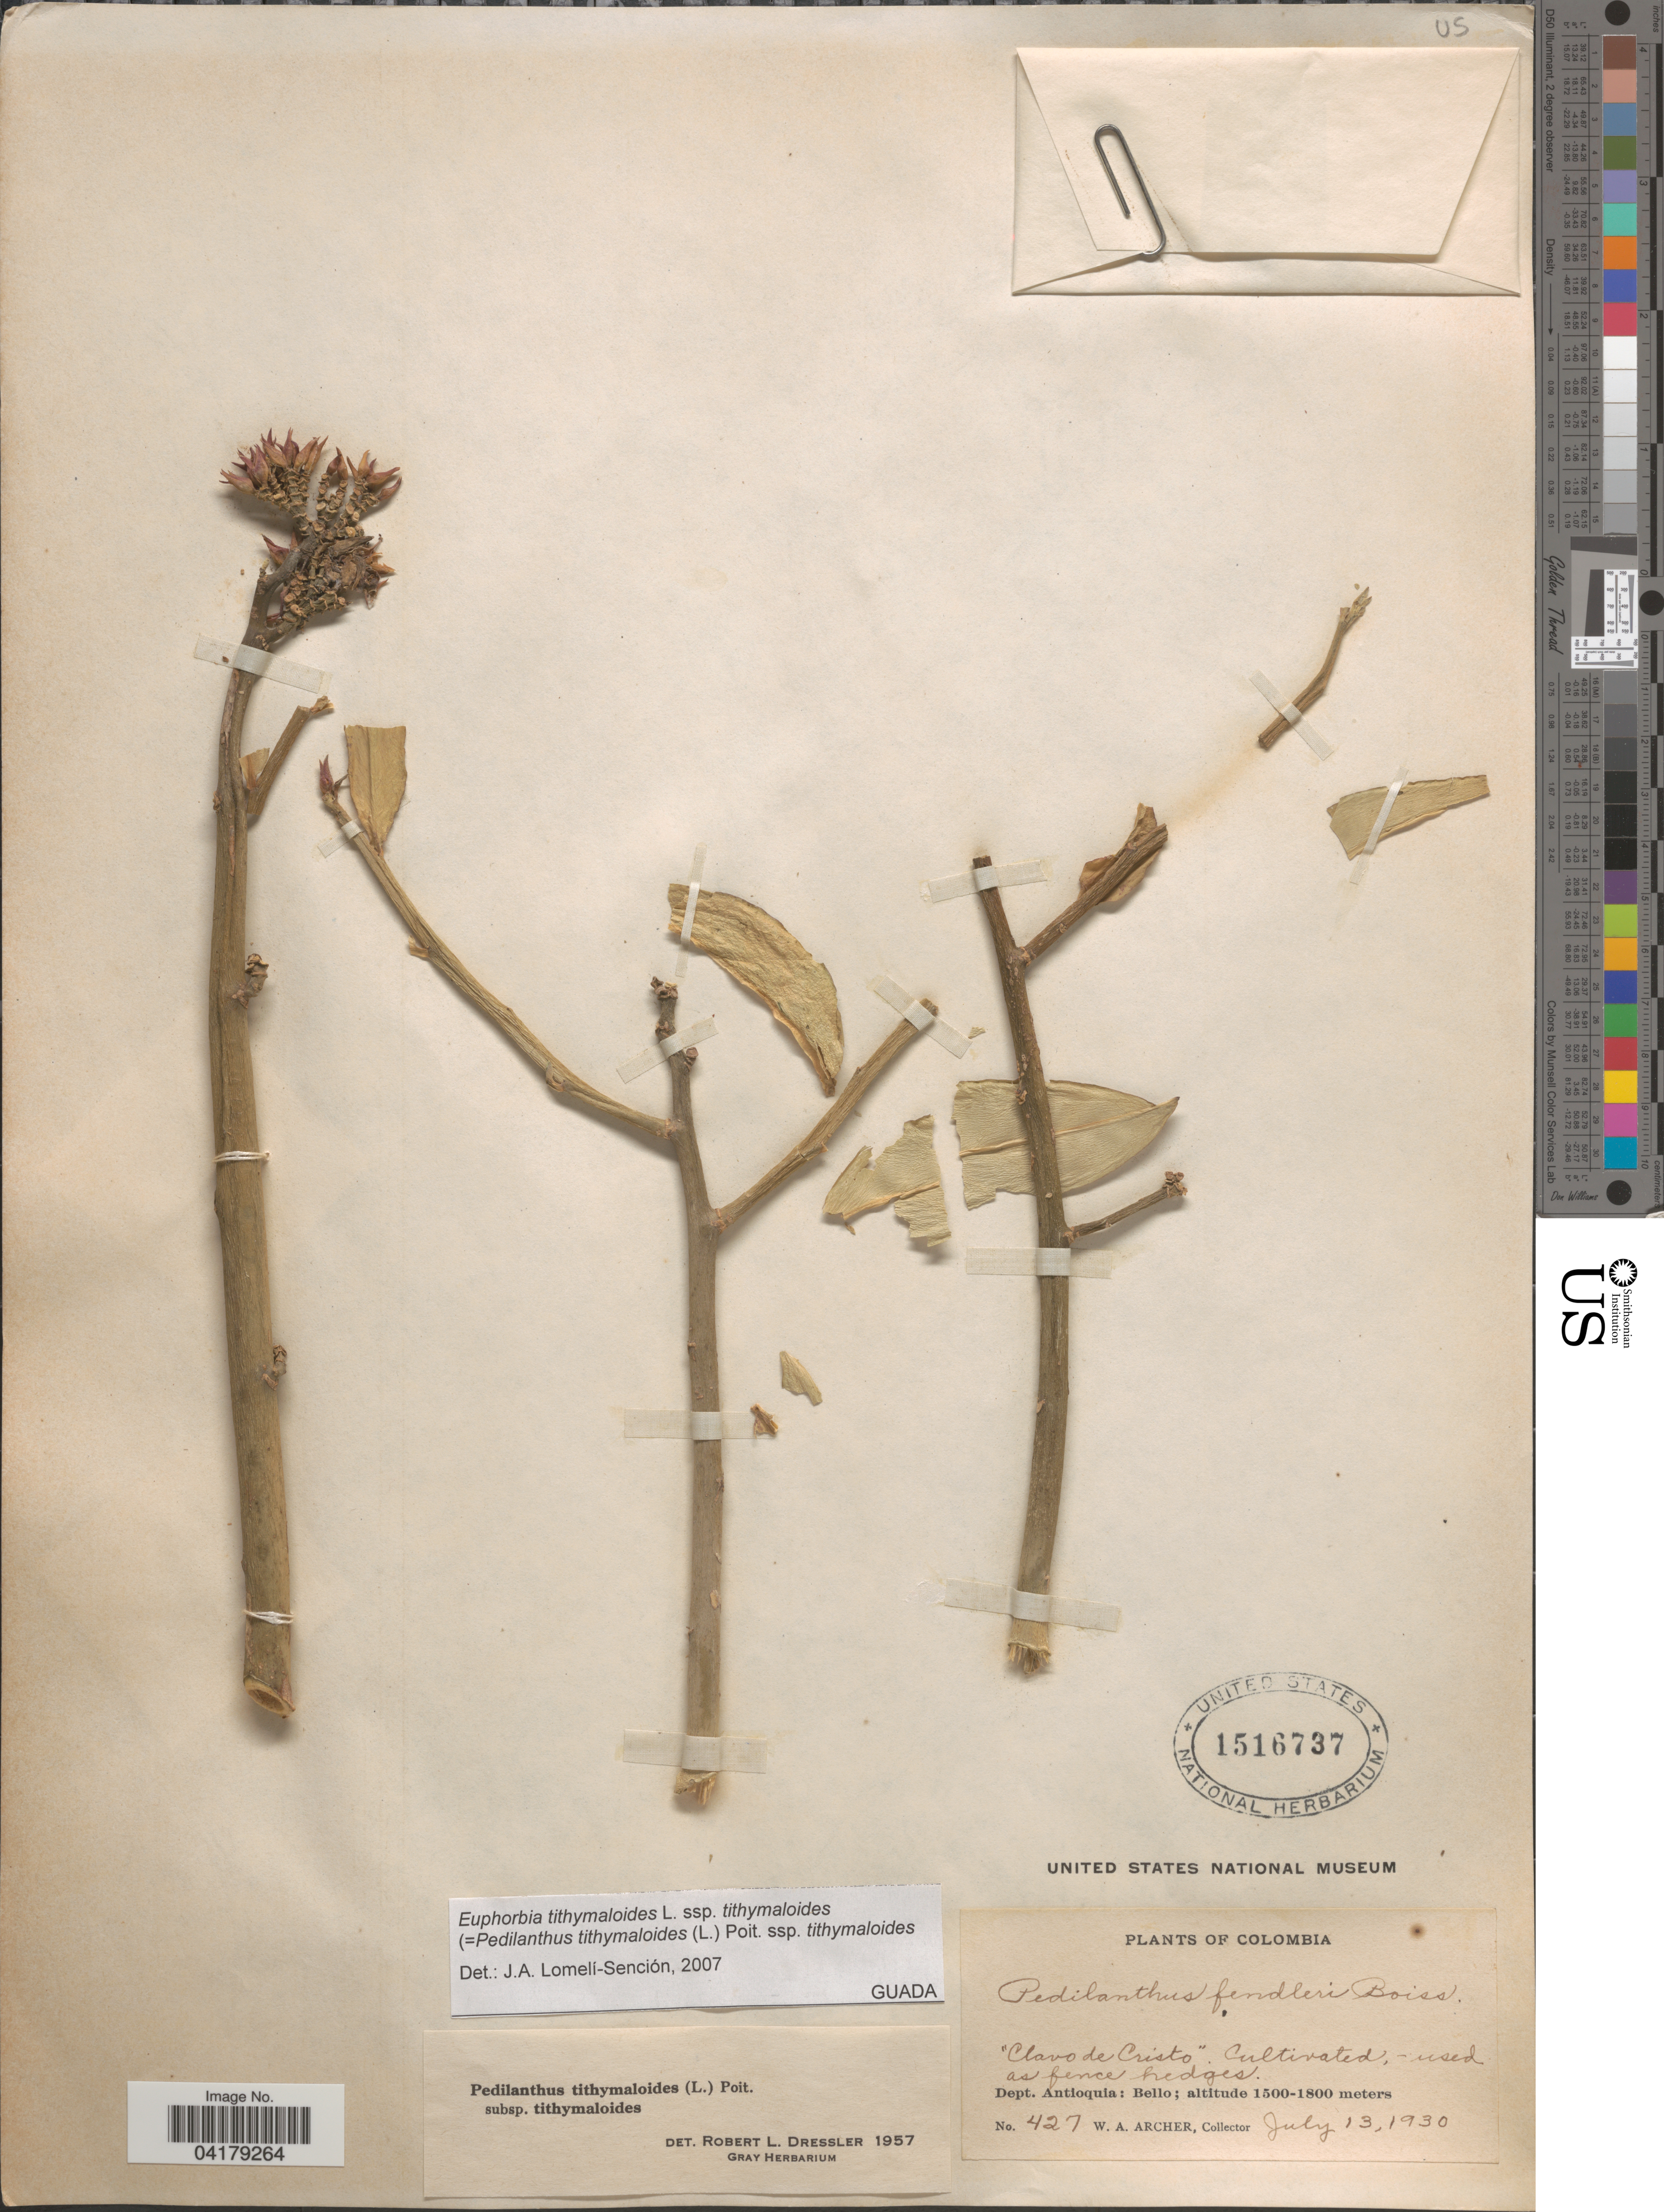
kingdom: Plantae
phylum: Tracheophyta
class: Magnoliopsida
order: Malpighiales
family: Euphorbiaceae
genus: Euphorbia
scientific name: Euphorbia tithymaloides subsp. tithymaloides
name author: L.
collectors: W. Archer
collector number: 427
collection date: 1930-07-13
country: Colombia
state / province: Antioquia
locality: Clavo de Cristo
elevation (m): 1500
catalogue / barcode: US 1516737